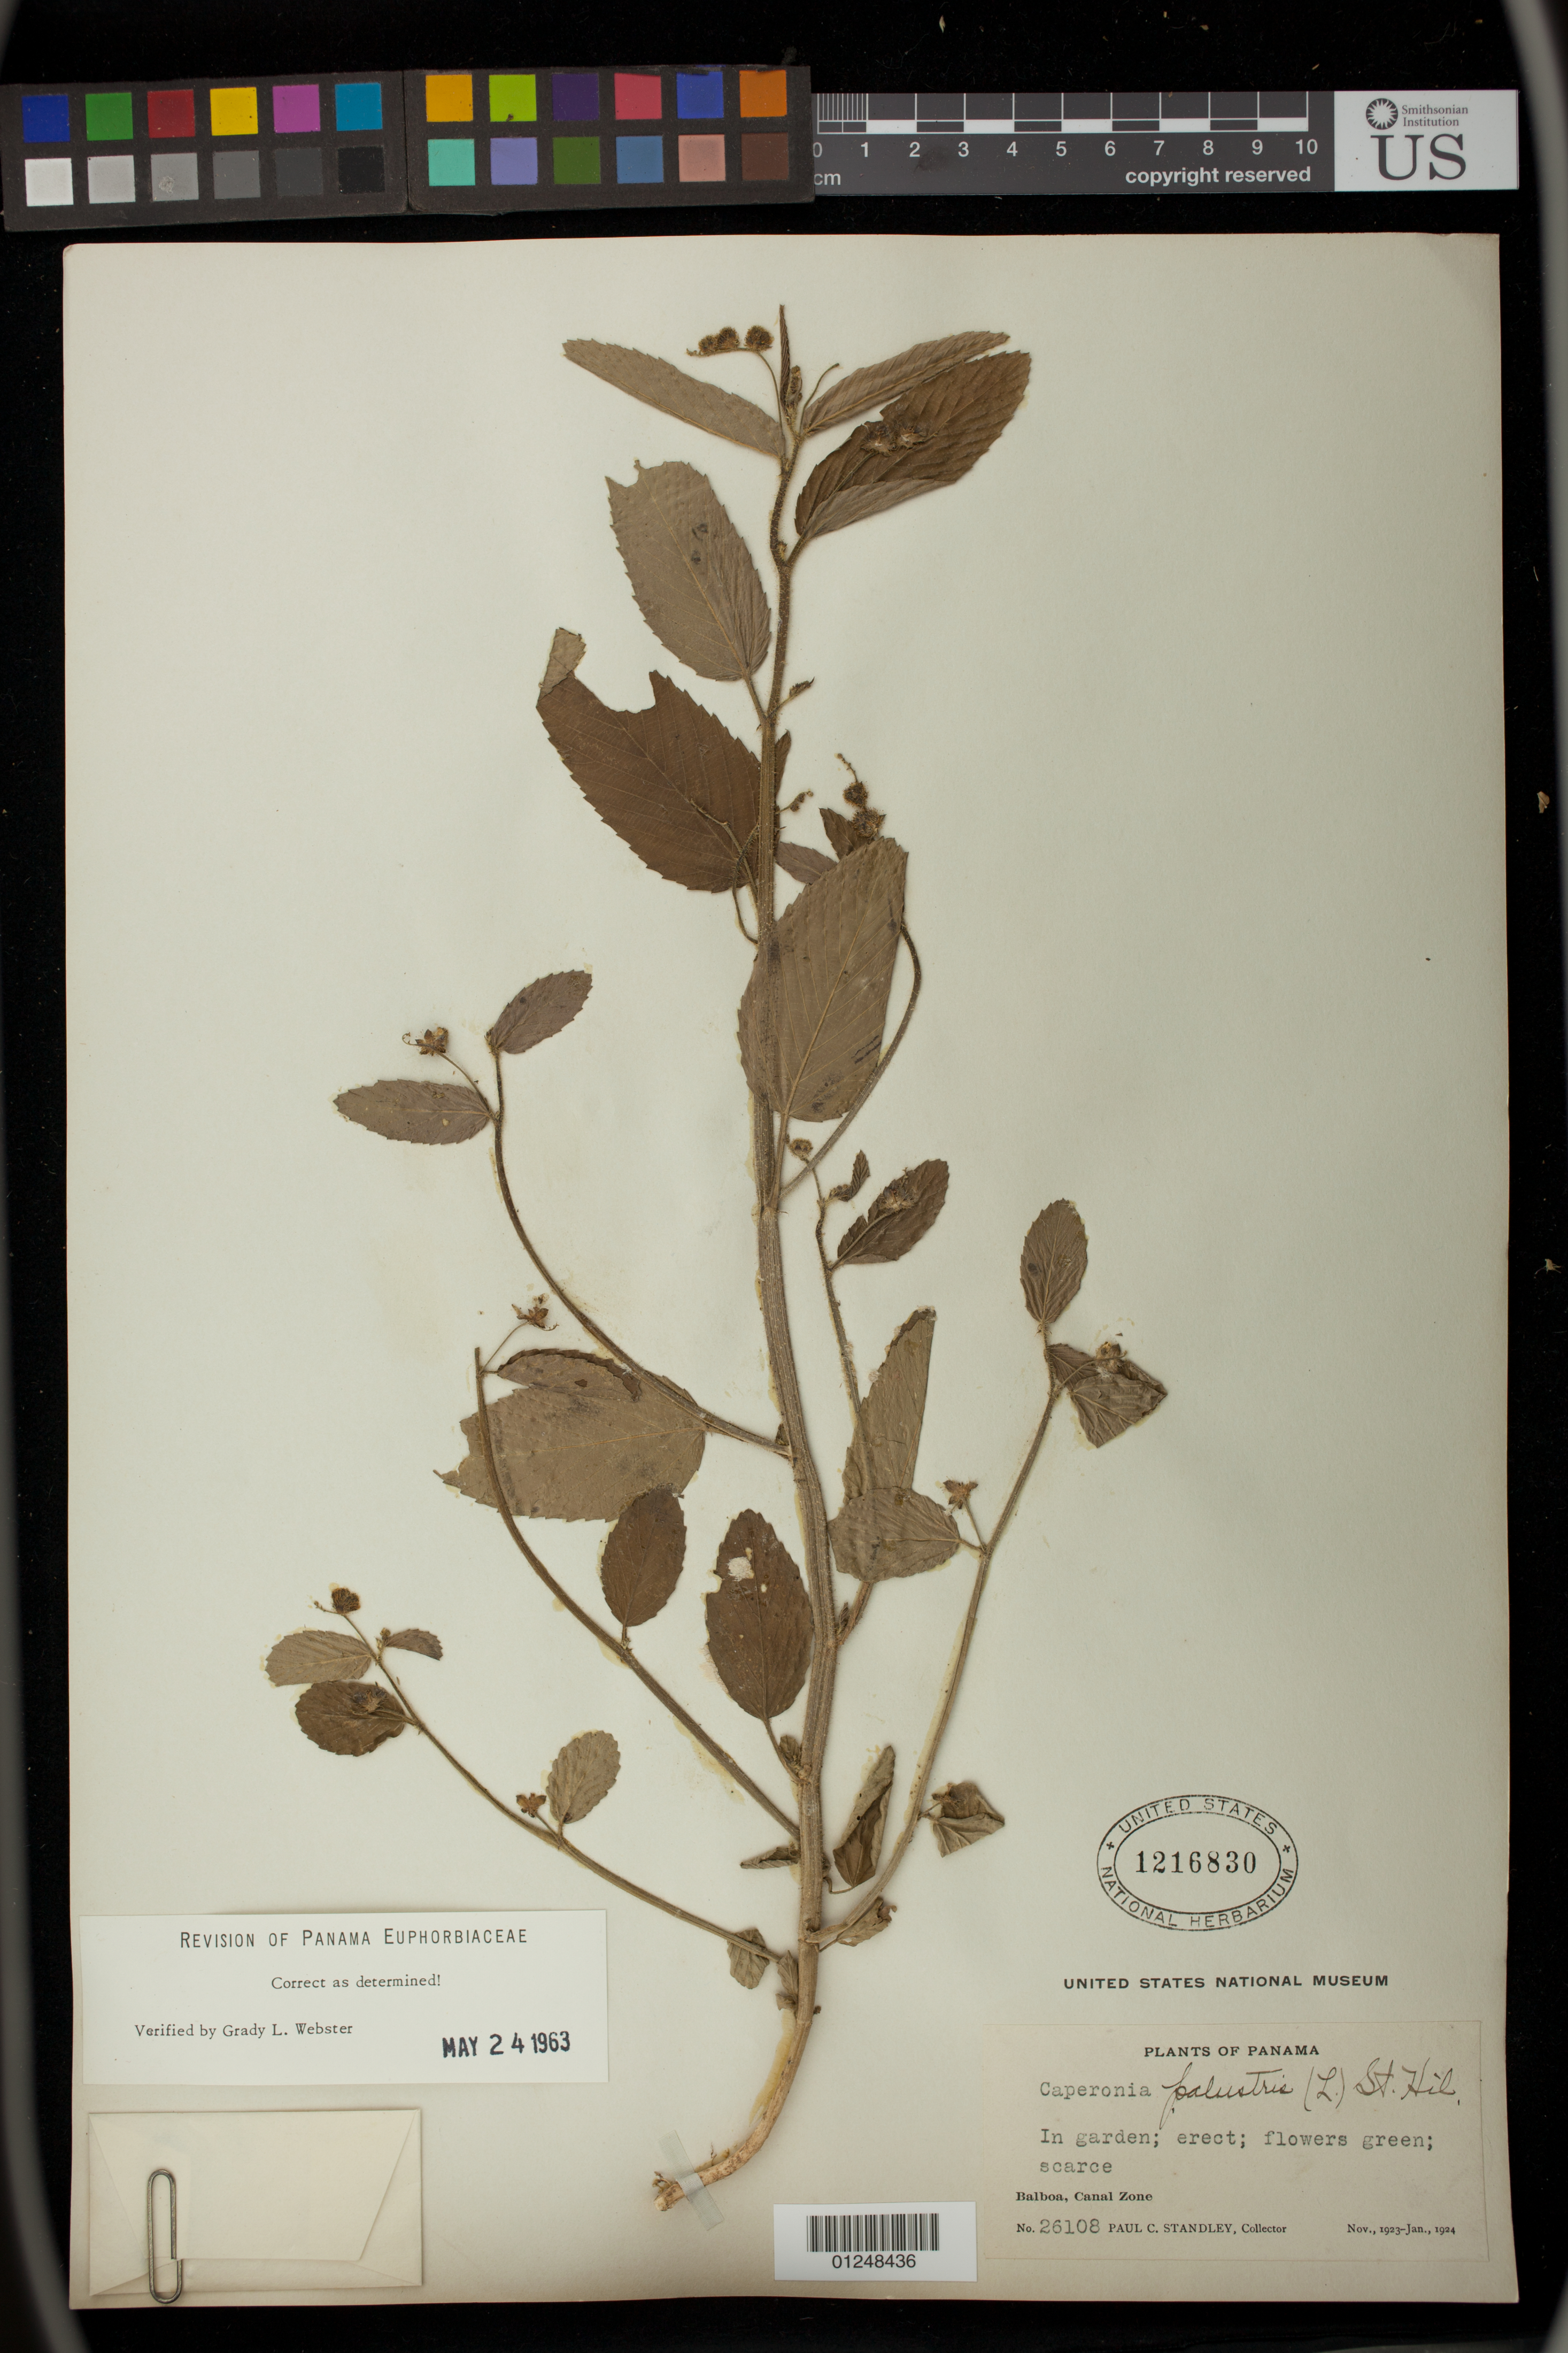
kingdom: Plantae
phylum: Tracheophyta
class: Magnoliopsida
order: Malpighiales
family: Euphorbiaceae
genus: Caperonia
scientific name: Caperonia palustris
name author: (L.) A. St.-Hil.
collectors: P. C. Standley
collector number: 26108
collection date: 1923-11/1924-01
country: Panama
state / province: Panamá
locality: Balboa, Canal zone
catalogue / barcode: US 1216830